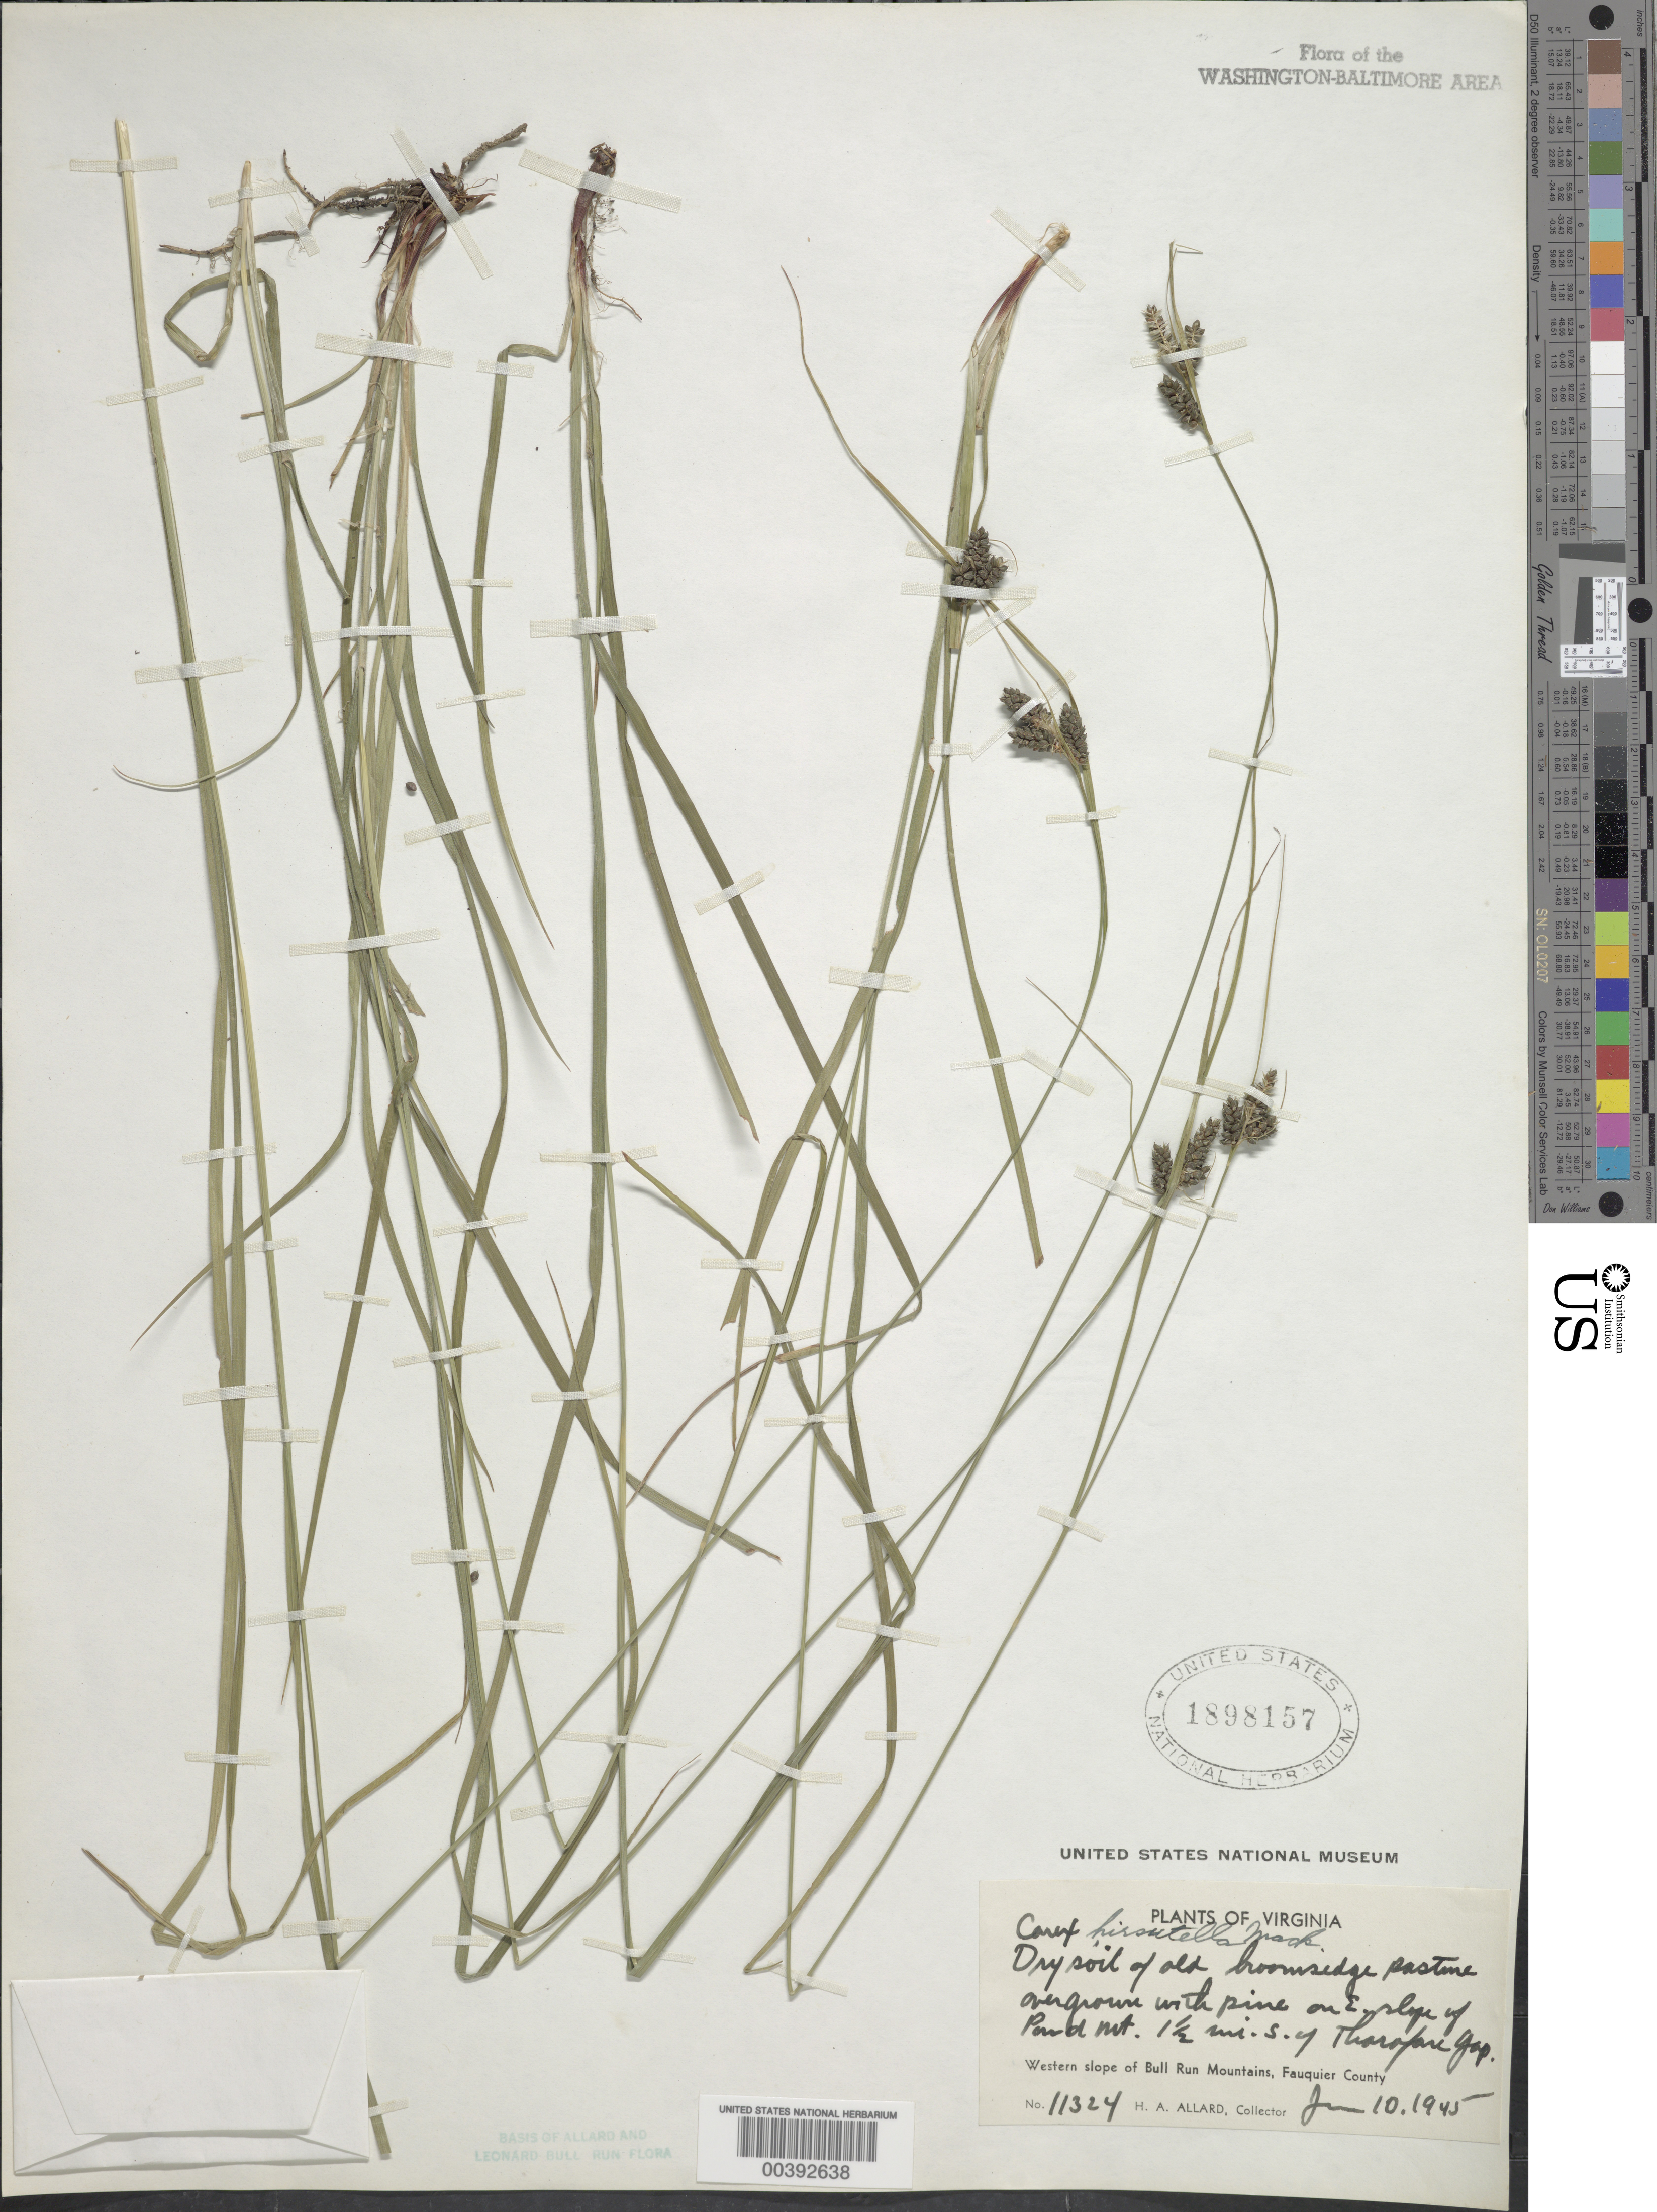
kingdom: Plantae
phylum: Tracheophyta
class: Liliopsida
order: Poales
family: Cyperaceae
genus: Carex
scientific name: Carex hirsutella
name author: Mack.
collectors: H. A. Allard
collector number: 11324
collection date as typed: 10 Jun 1945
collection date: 1945-06-10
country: United States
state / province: Virginia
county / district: Fauquier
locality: Pond Mountain, south of Thorofare Gap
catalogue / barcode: US 1898157